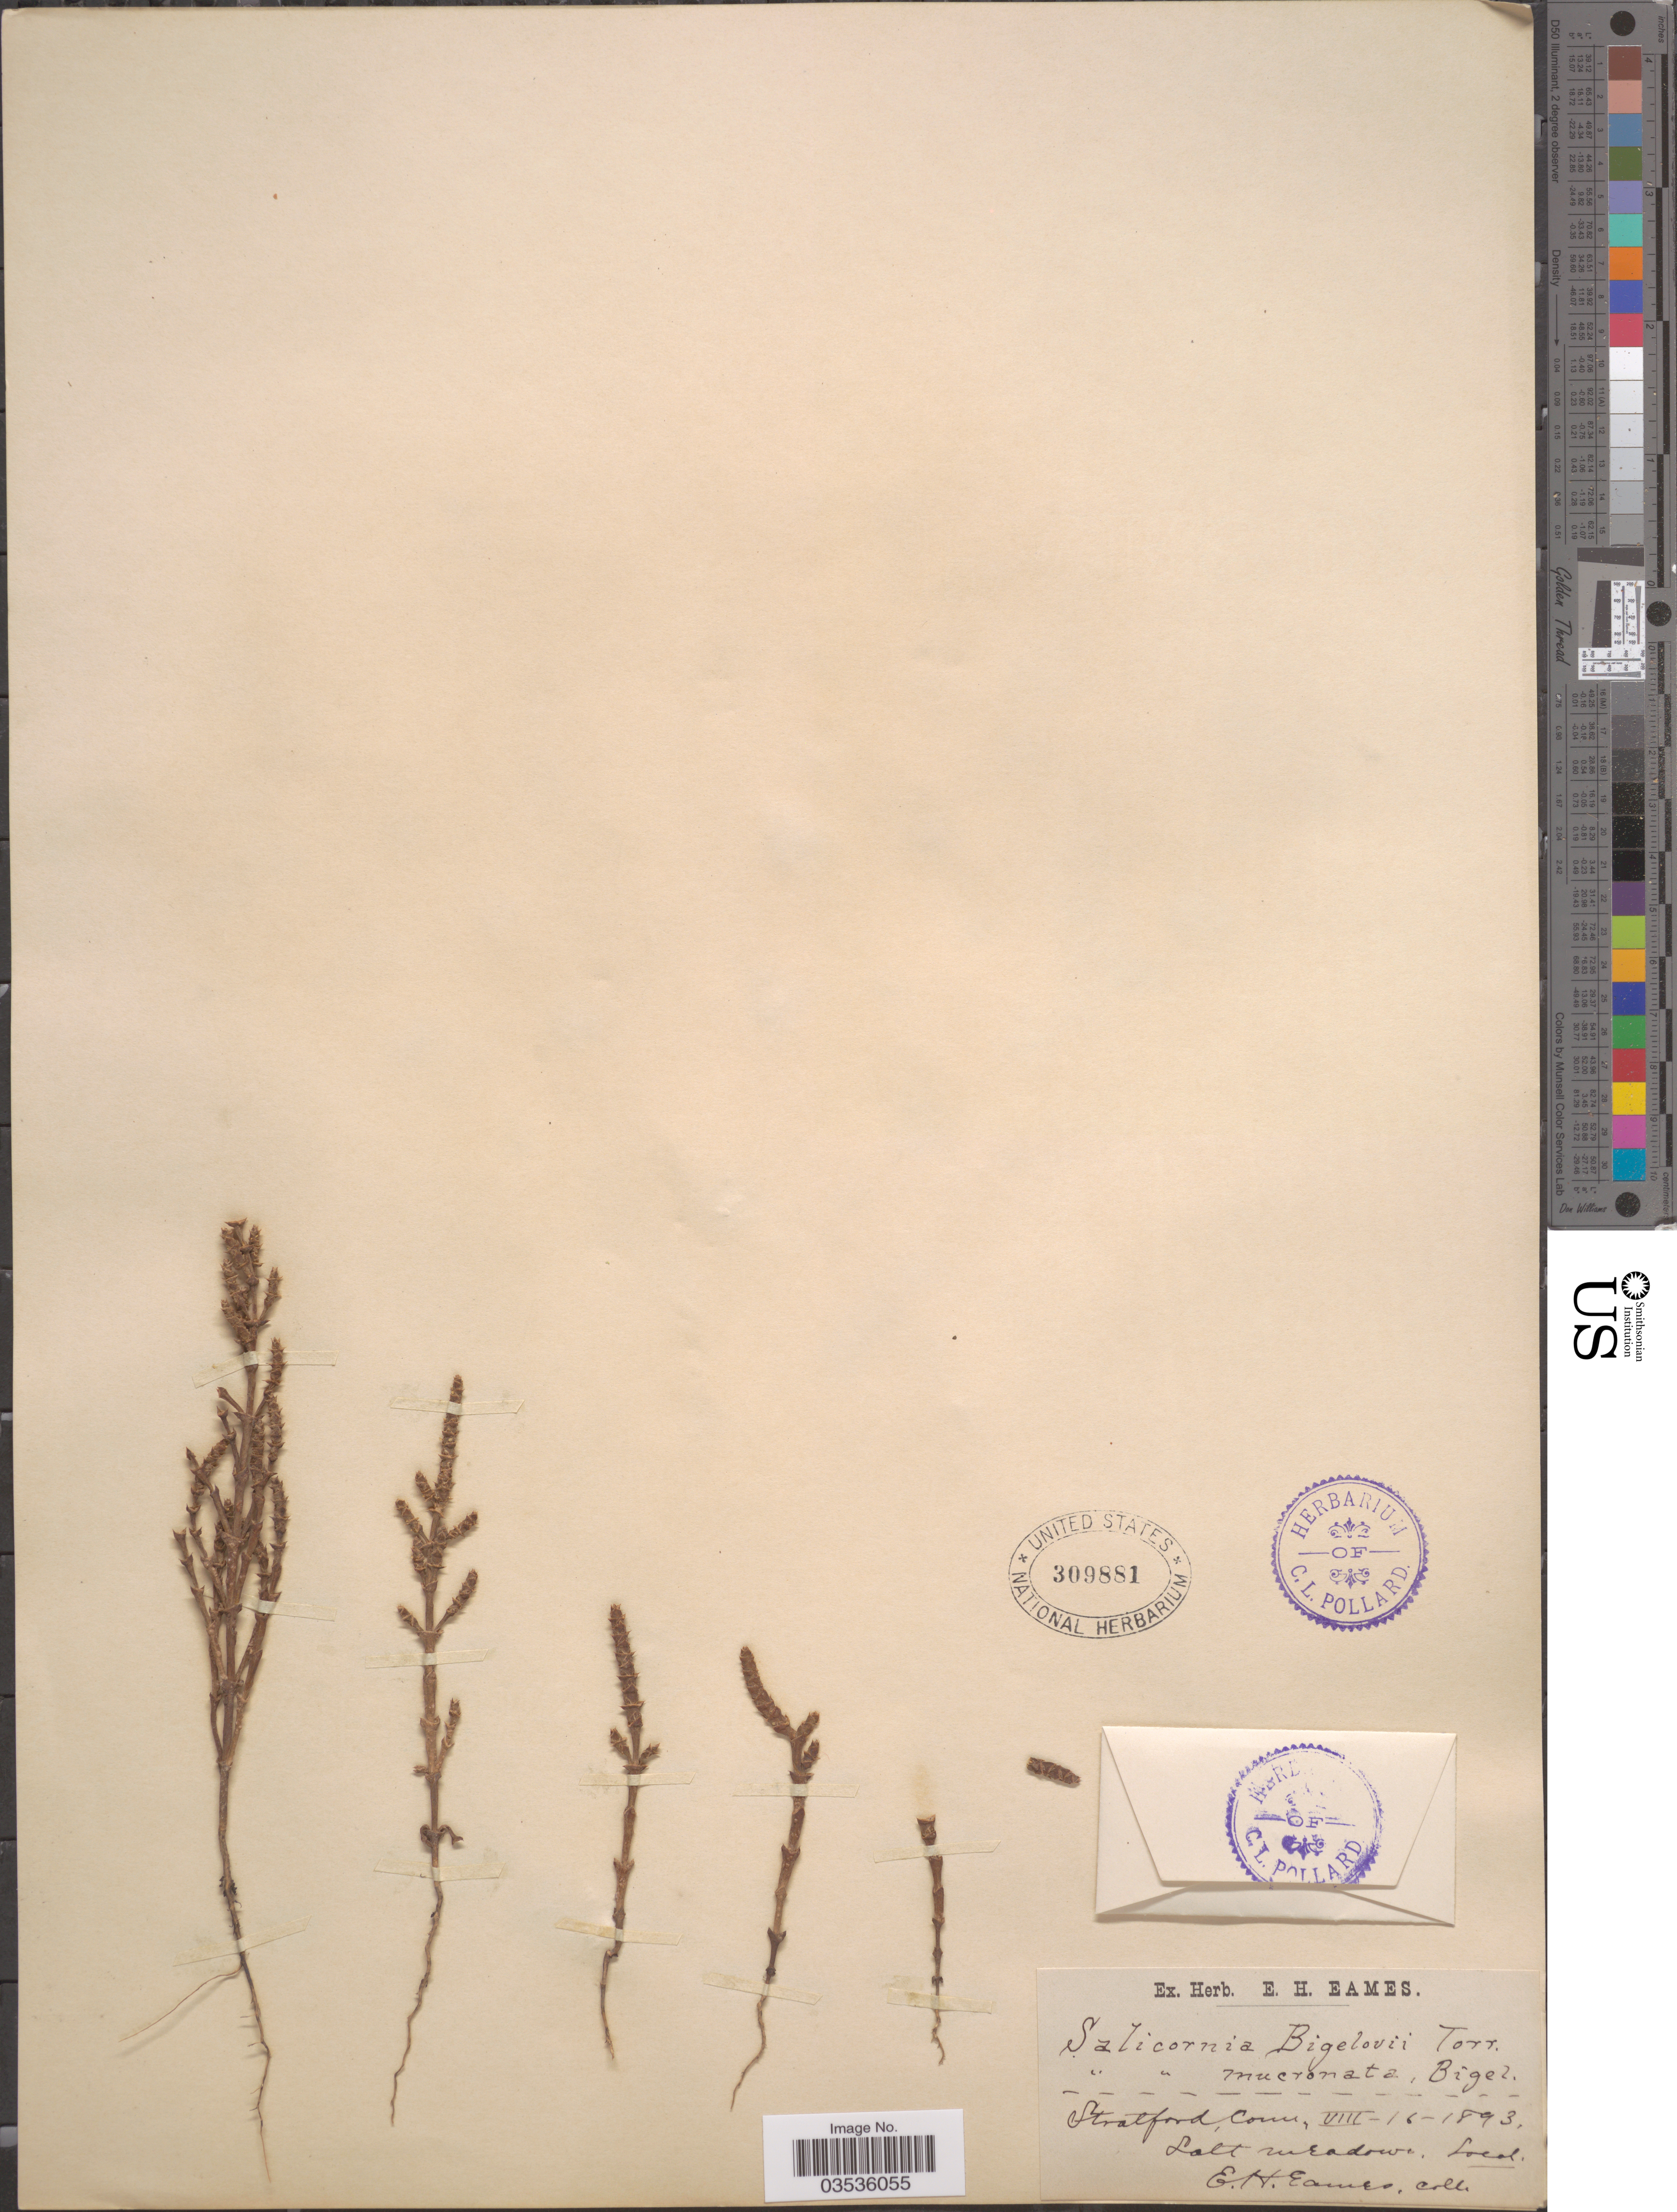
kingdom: Plantae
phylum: Tracheophyta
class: Magnoliopsida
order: Caryophyllales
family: Amaranthaceae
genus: Salicornia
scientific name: Salicornia bigelovii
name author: Torr.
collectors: E. H. Eames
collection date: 1893-08-16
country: United States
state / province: Connecticut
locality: Stratford. Salt meadow.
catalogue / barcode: US 309881